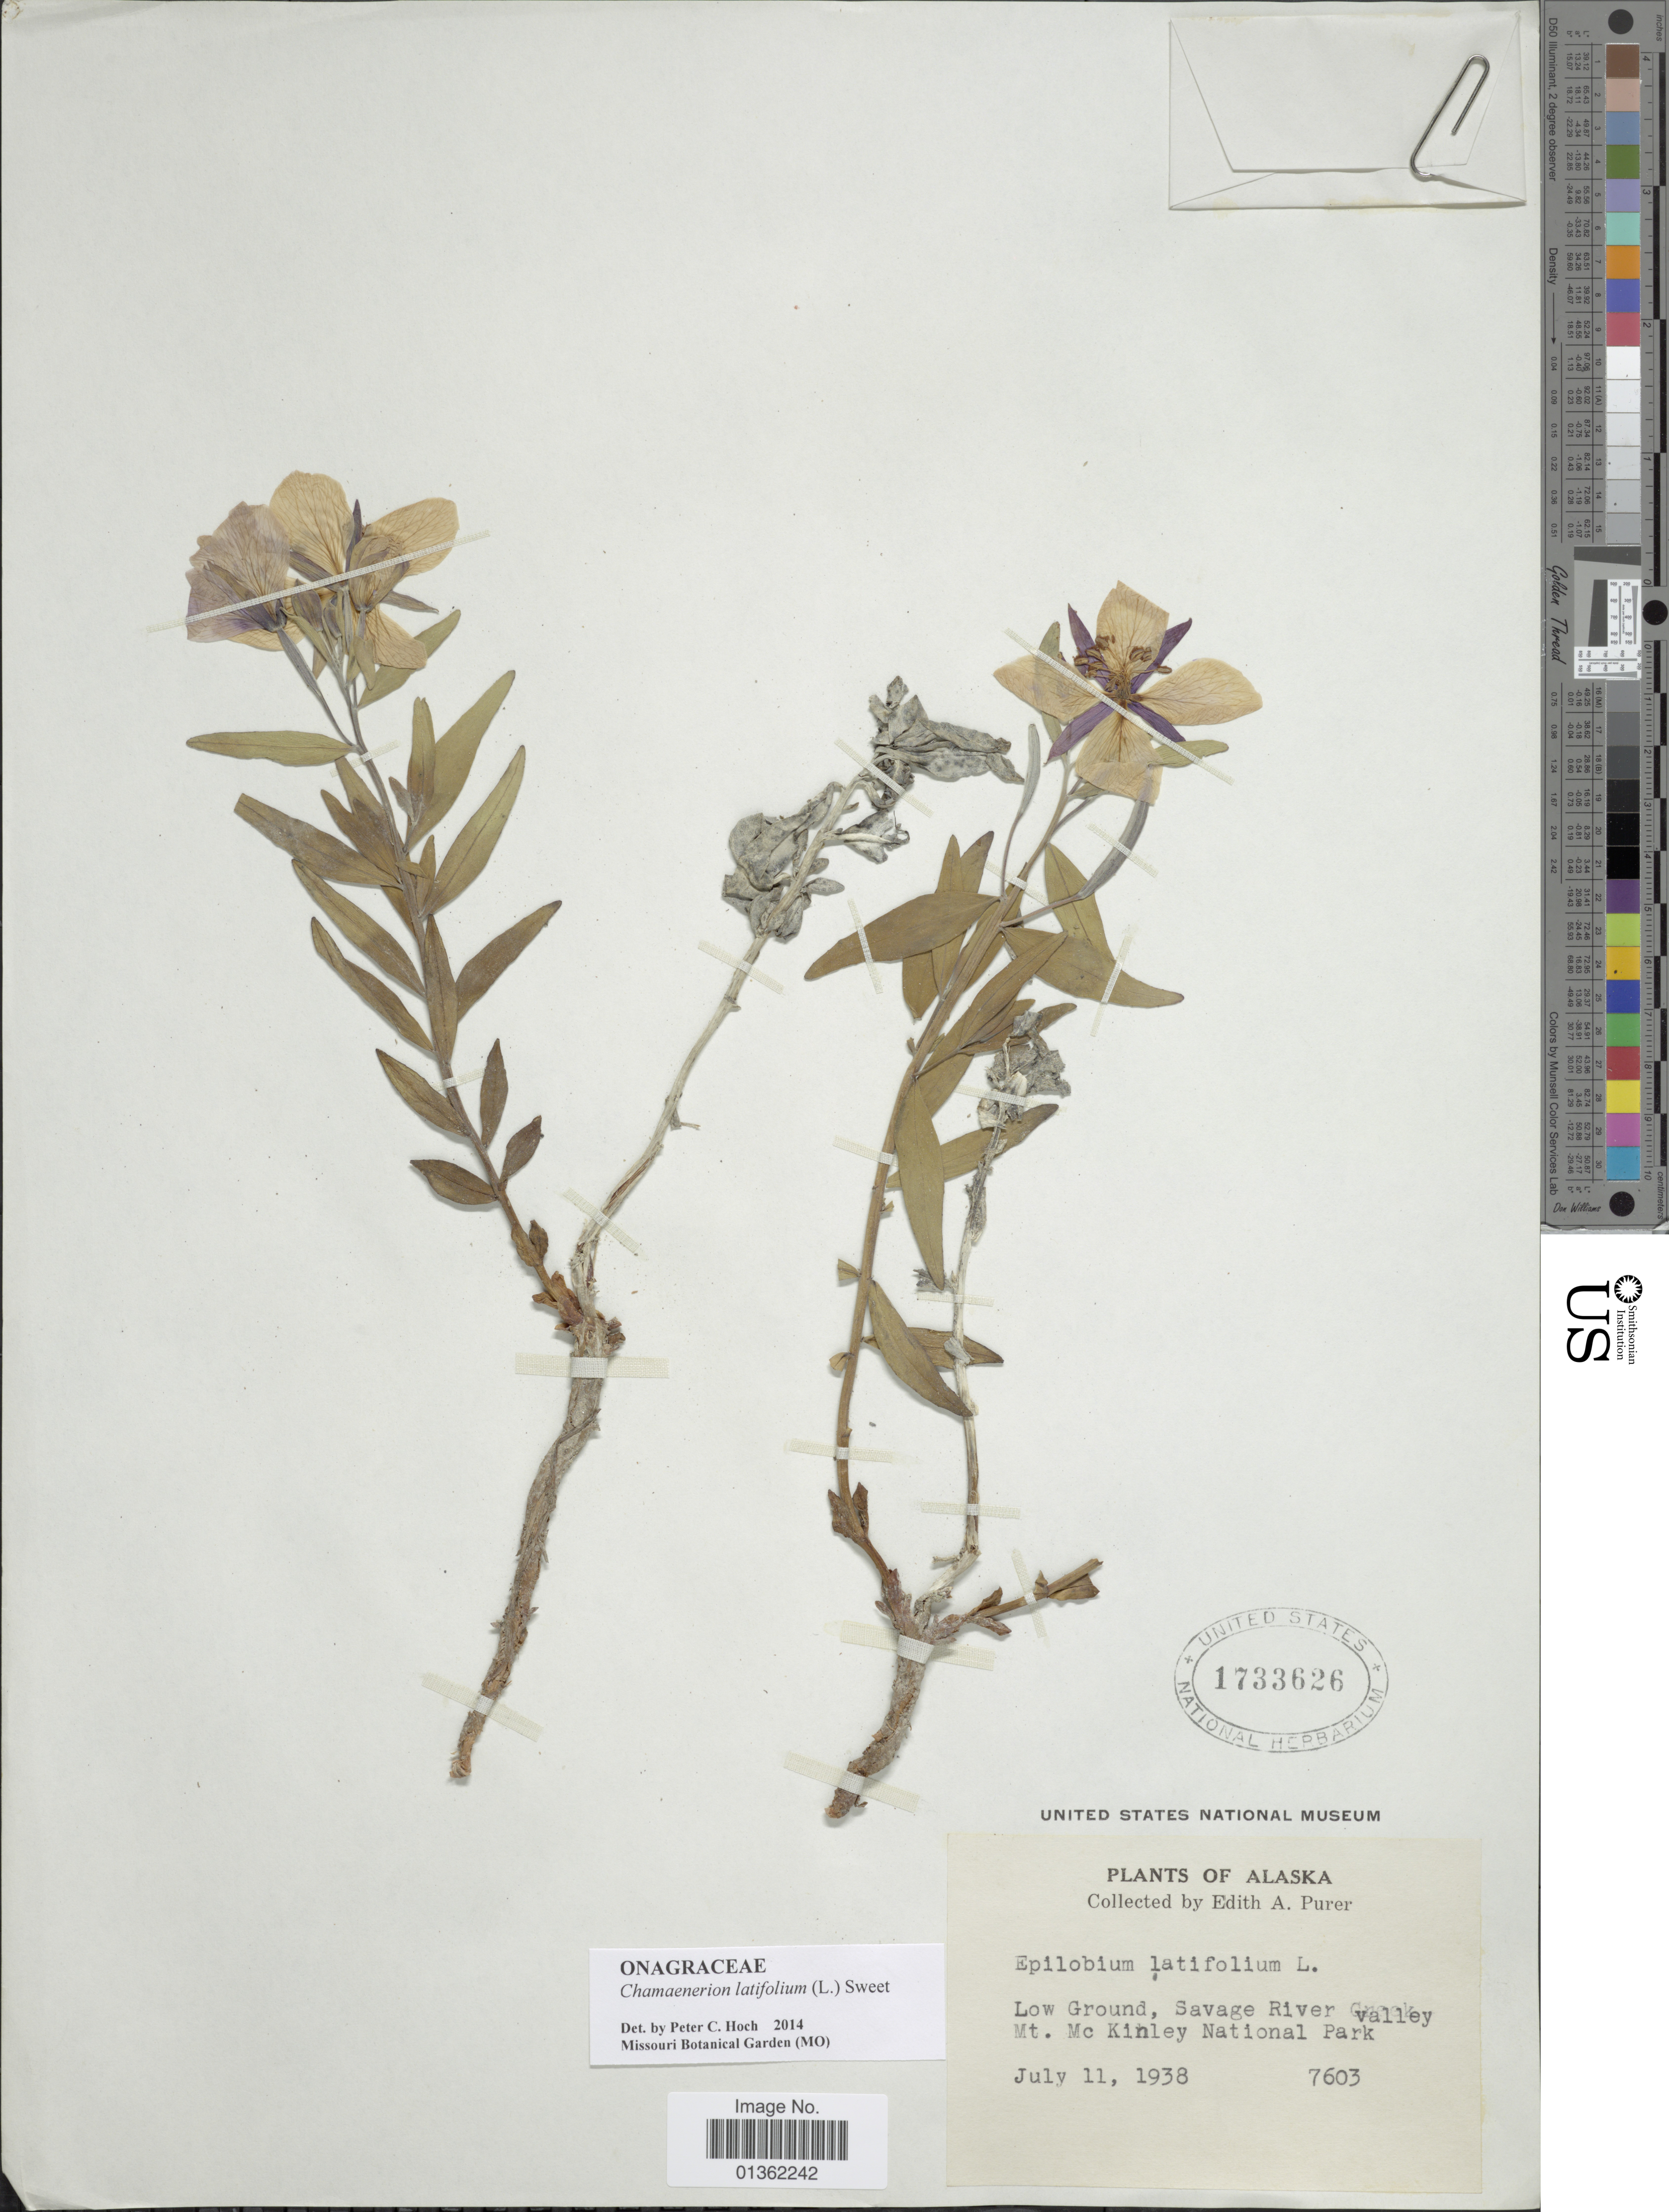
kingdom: Plantae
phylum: Tracheophyta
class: Magnoliopsida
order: Myrtales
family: Onagraceae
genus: Chamaenerion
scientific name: Chamaenerion latifolium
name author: (L.) Th. Fr. & Lange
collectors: E. Purer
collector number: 7603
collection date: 1938-07-11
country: United States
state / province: Alaska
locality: Low Ground, Savage River valley, Mt. Mc Kinley National Park.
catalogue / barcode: US 1733626